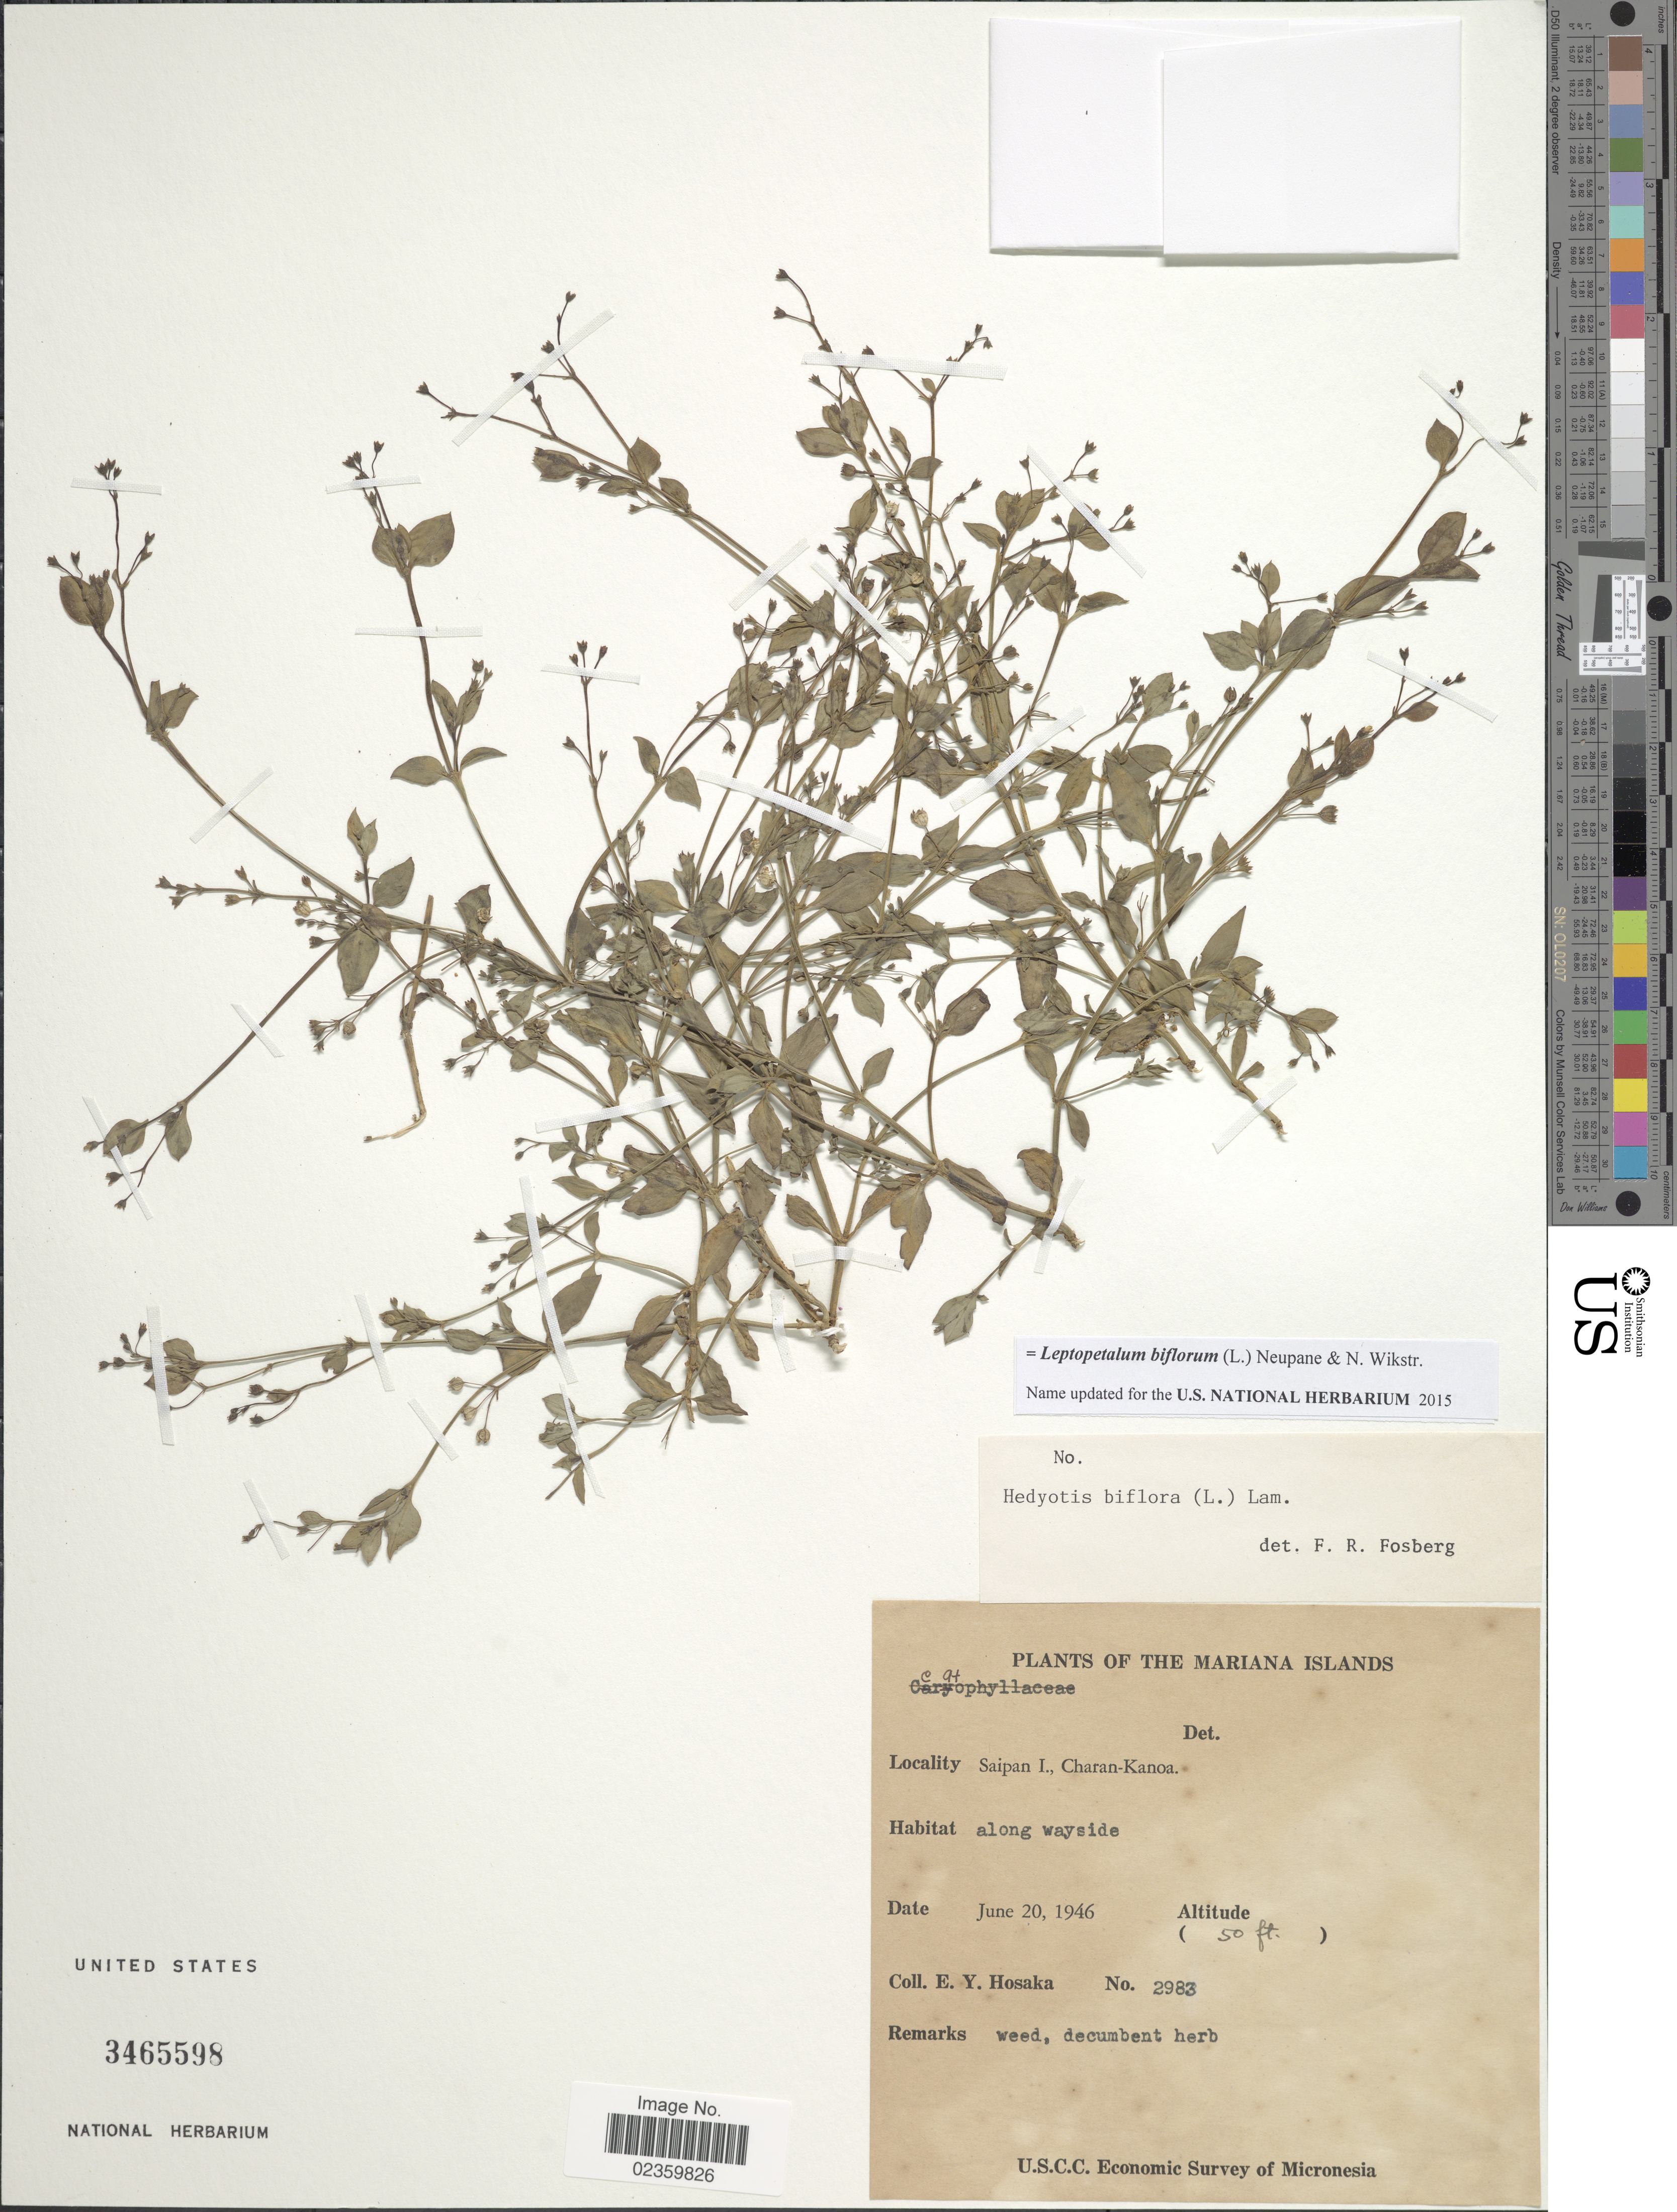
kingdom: Plantae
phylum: Tracheophyta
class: Magnoliopsida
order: Gentianales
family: Rubiaceae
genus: Leptopetalum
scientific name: Leptopetalum biflorum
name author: (L.) Neupane & N. Wikstr.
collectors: E. Y. Hosaka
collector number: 2983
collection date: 1946-06-20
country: Northern Mariana Islands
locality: The Marianas Islands, Saipan I., Charan-Kanoa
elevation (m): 15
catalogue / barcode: US 3465598